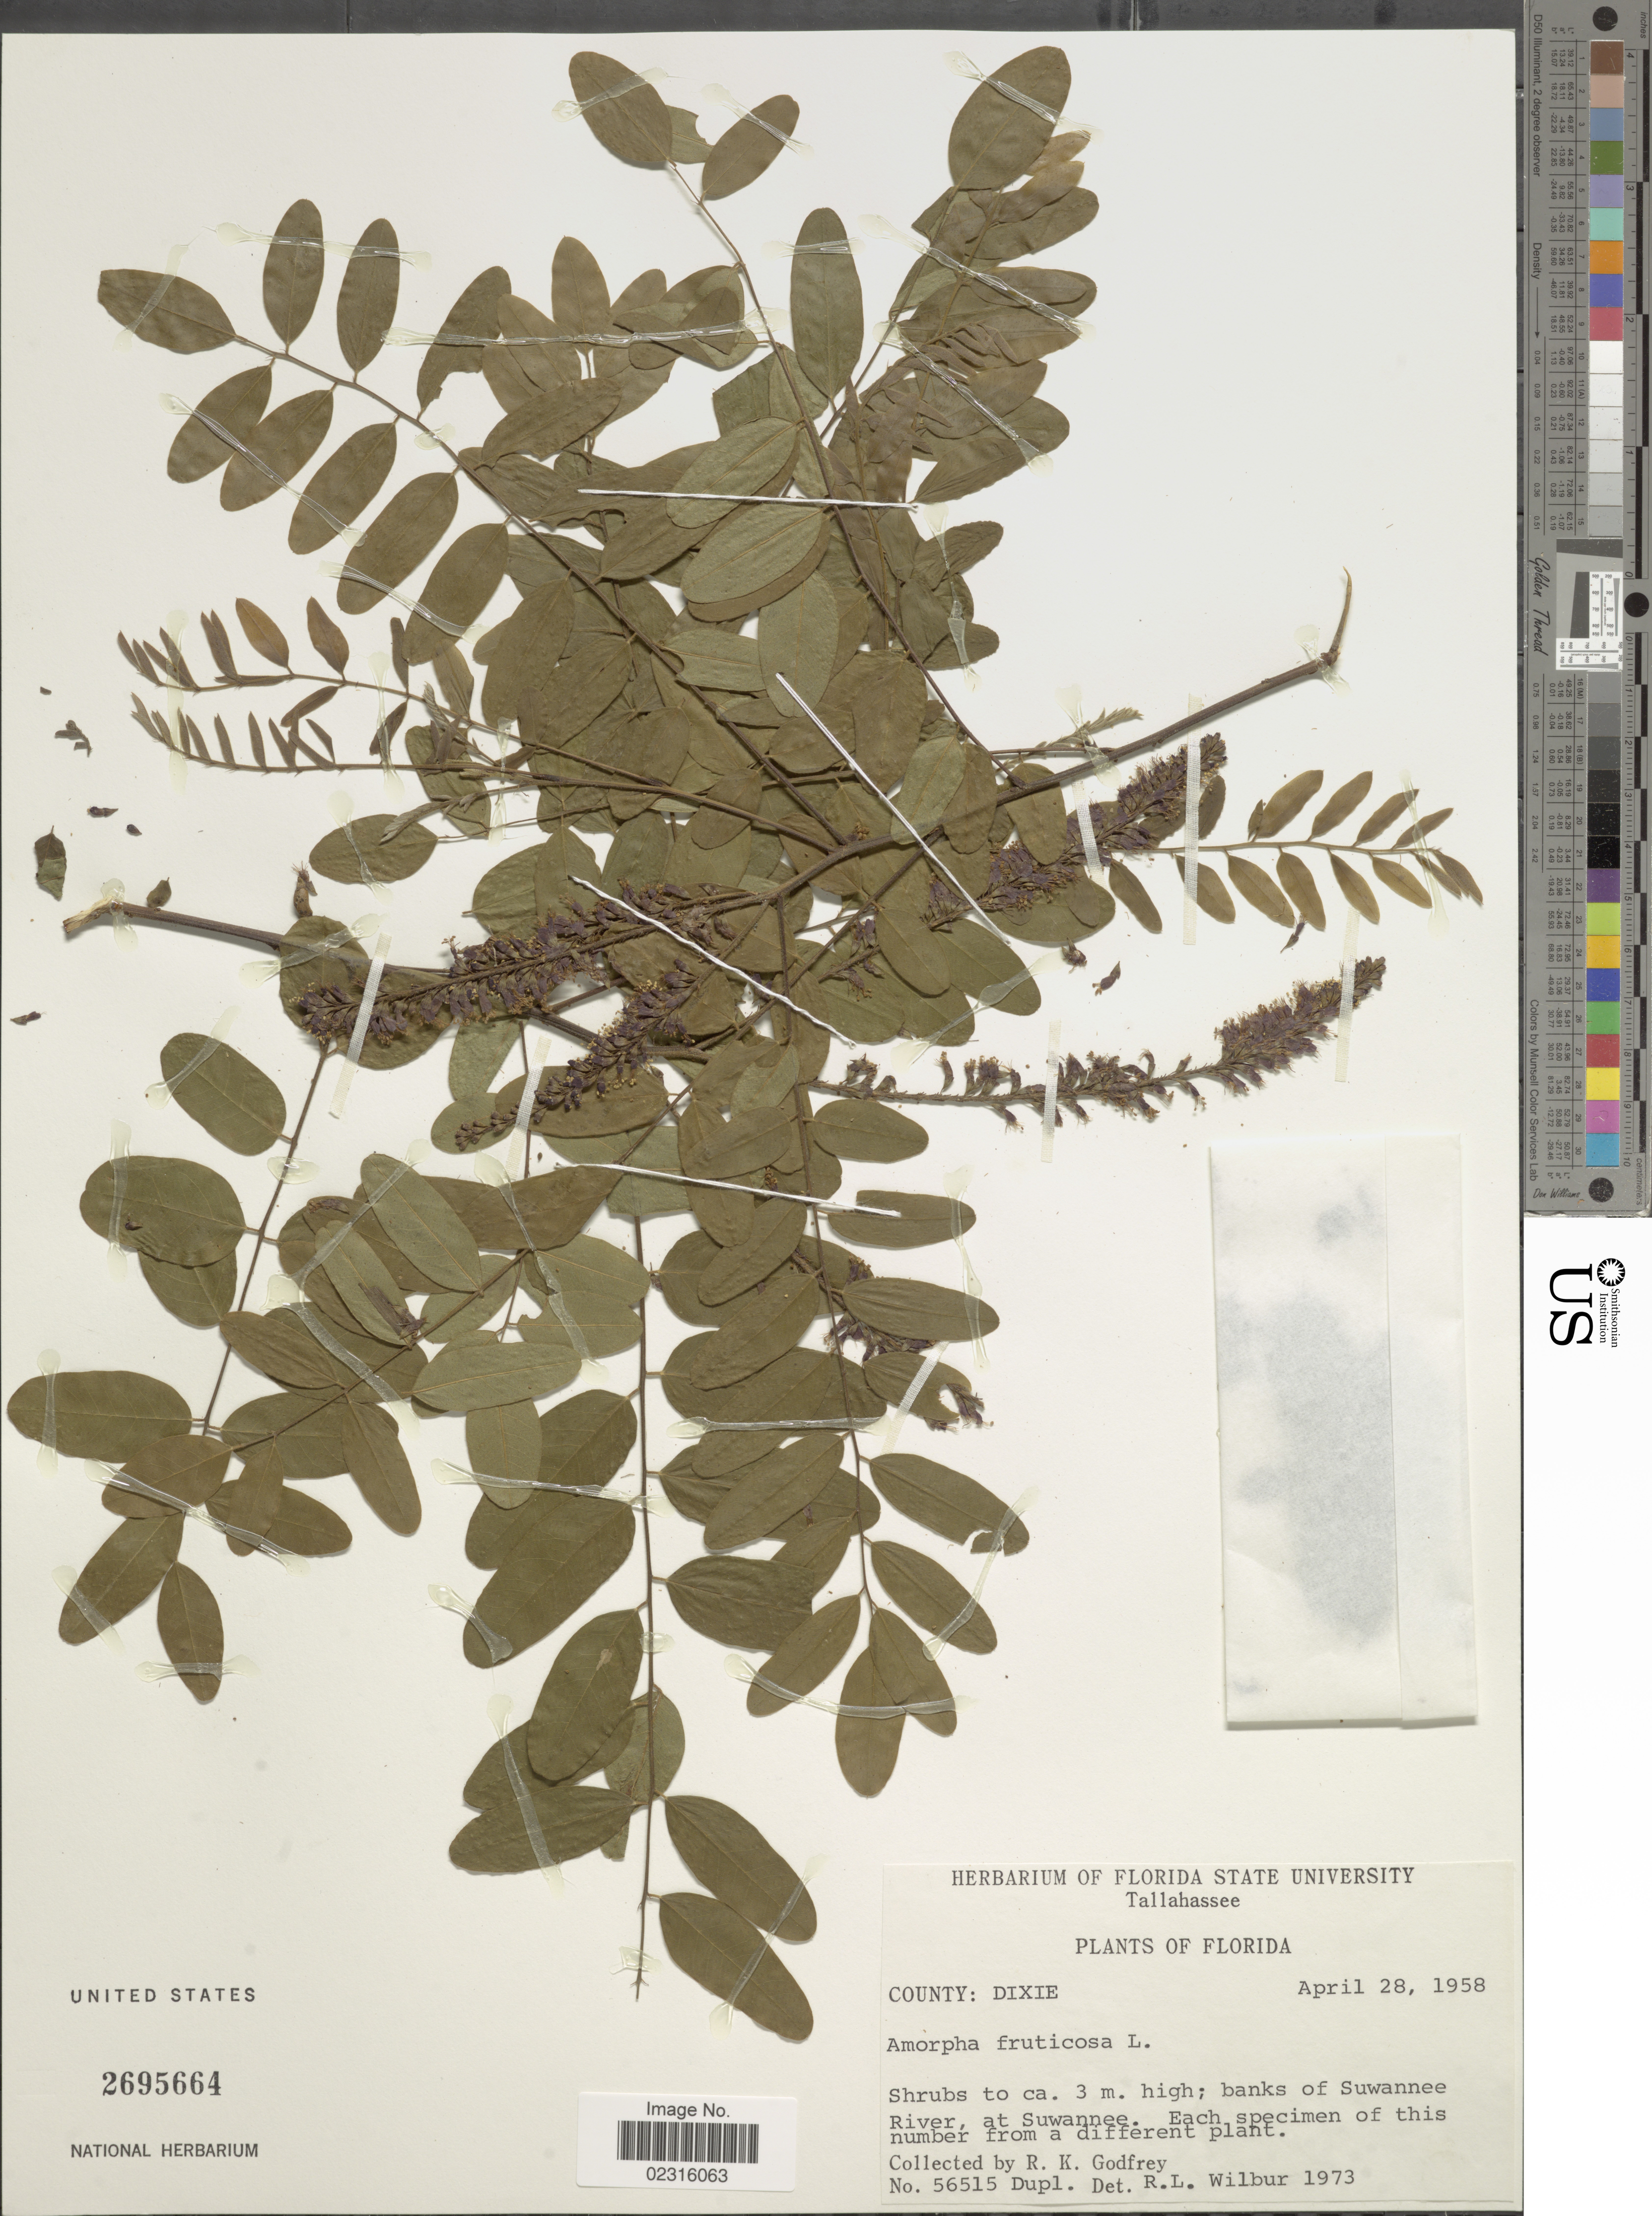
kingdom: Plantae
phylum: Tracheophyta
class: Magnoliopsida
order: Fabales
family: Fabaceae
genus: Amorpha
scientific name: Amorpha fruticosa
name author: L.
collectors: R. K. Godfrey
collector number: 56515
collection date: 1958-04-28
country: United States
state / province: Florida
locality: County: Dixie, banks of Suwannee River, at Suwannee.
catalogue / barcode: US 2695664